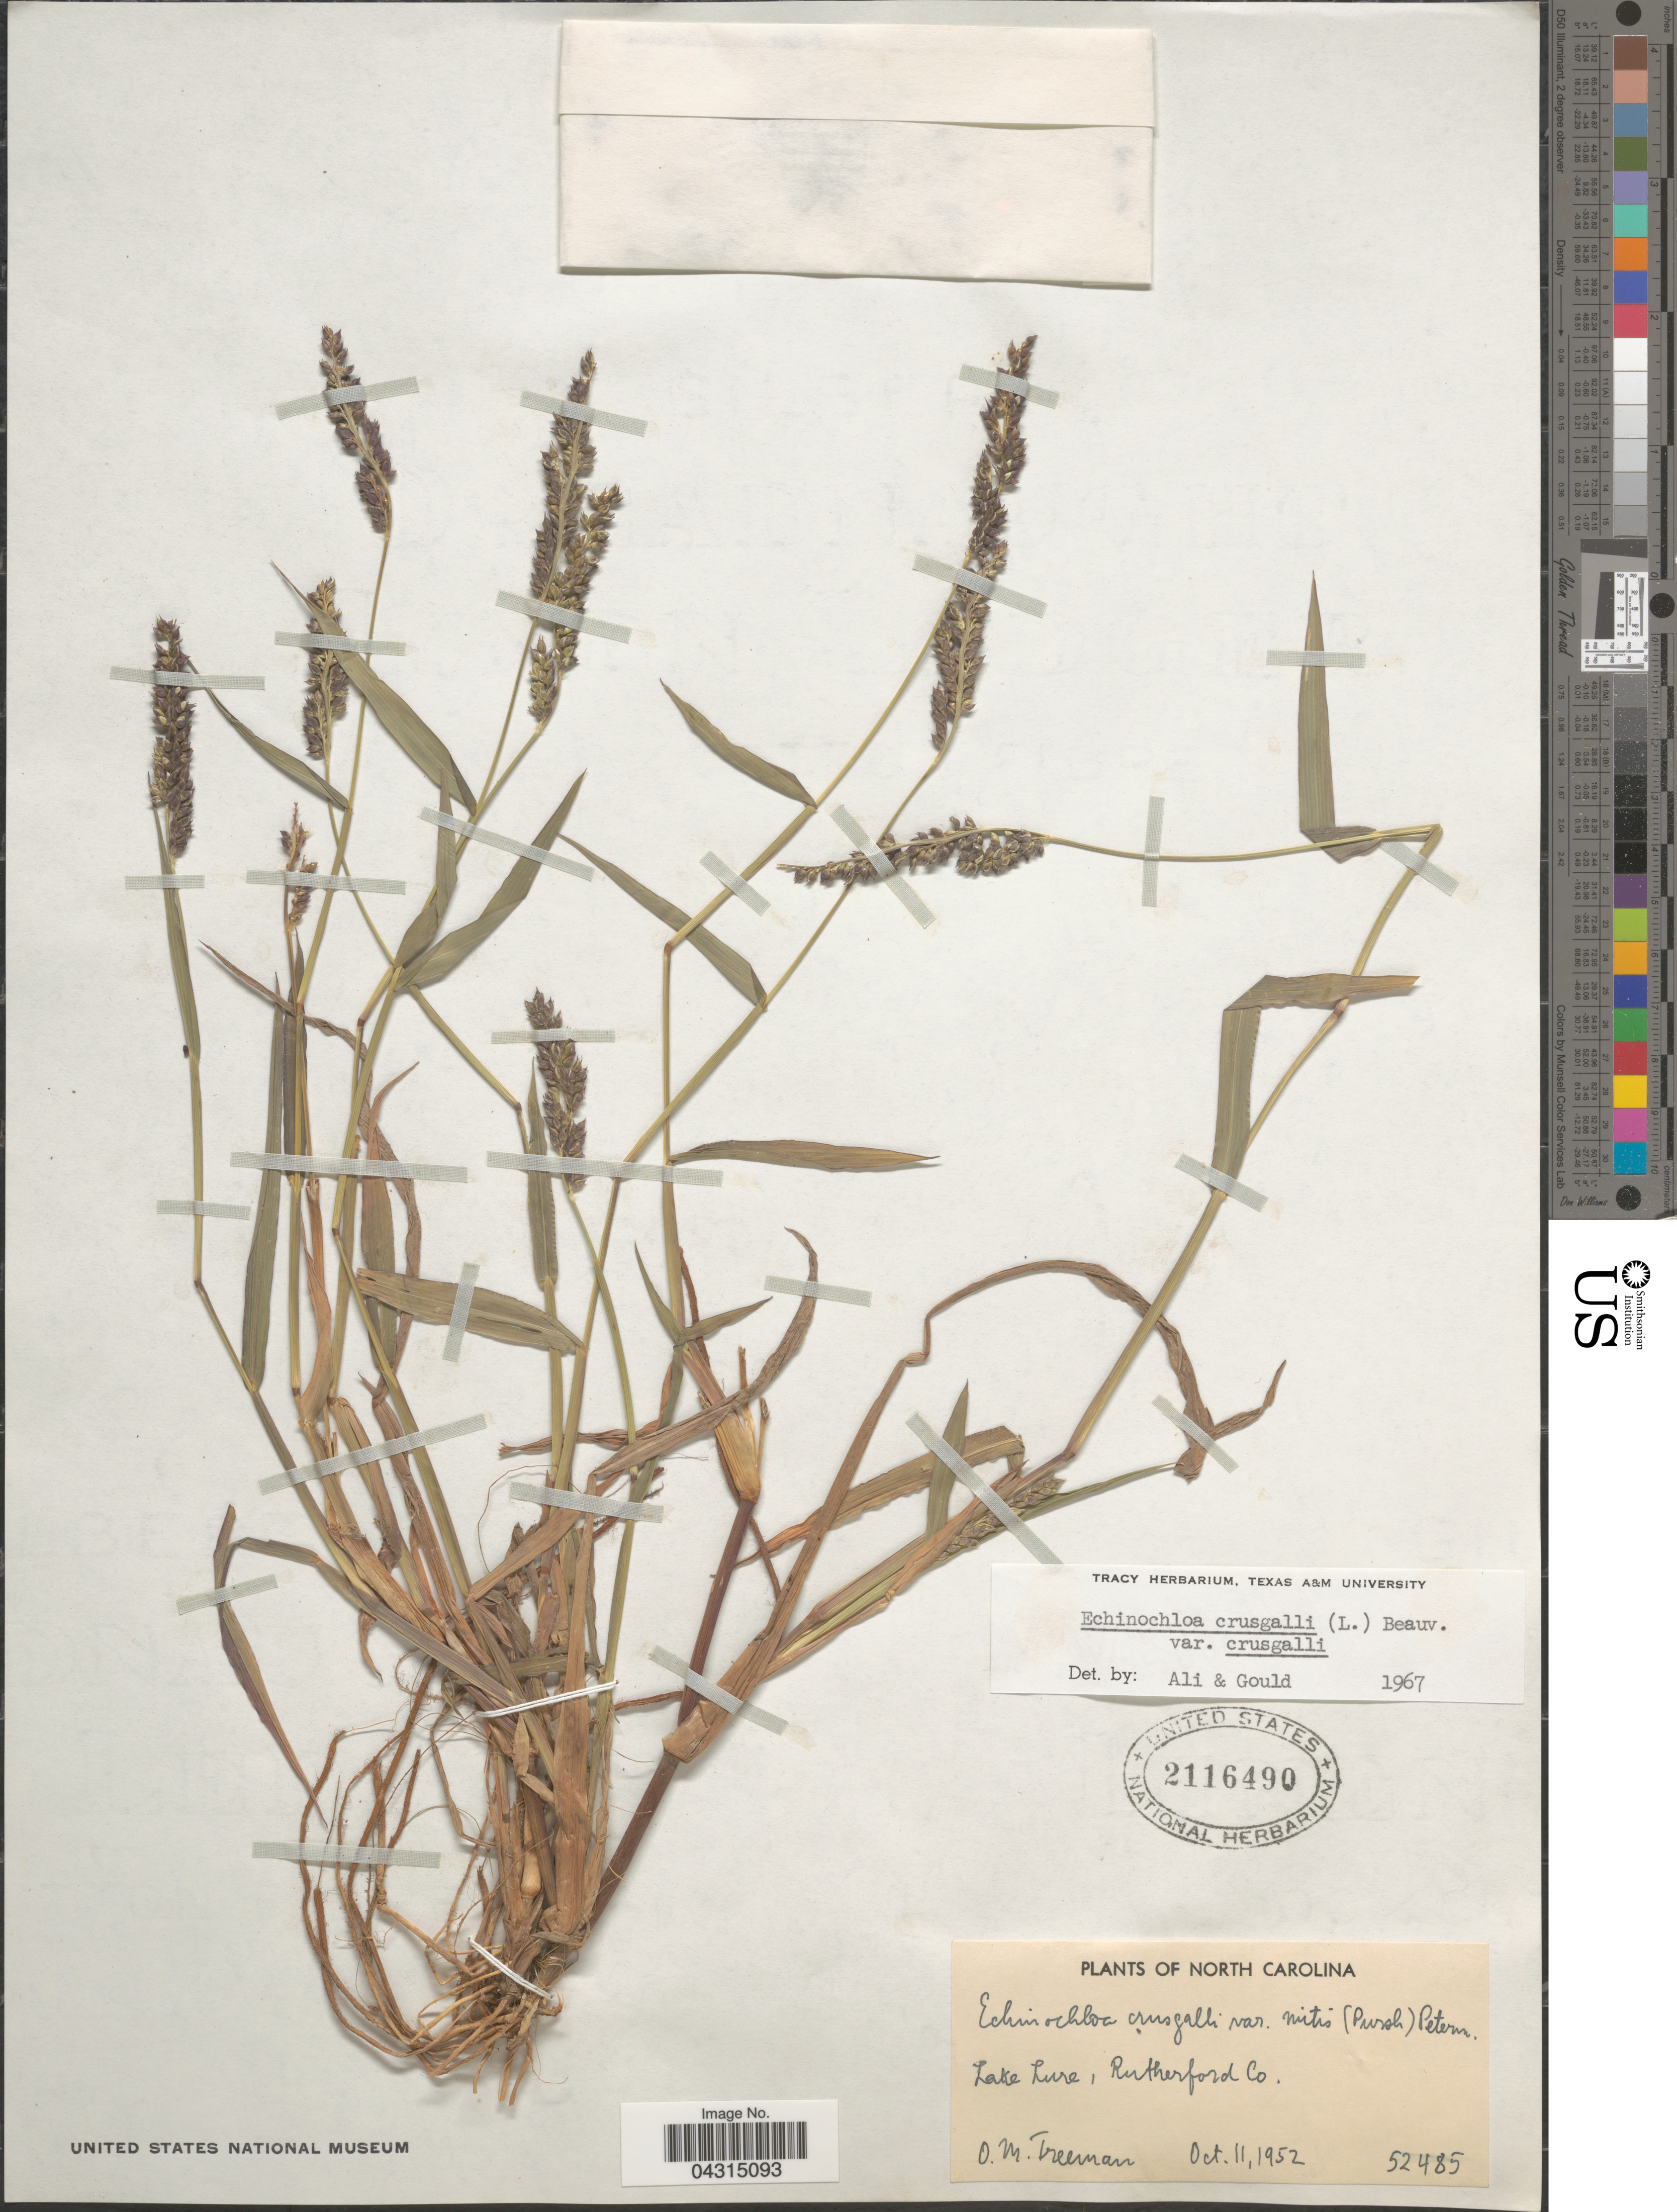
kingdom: Plantae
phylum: Tracheophyta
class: Liliopsida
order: Poales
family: Poaceae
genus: Echinochloa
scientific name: Echinochloa crus-galli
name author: (L.) P. Beauv.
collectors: O. Freeman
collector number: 52485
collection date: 1952-10-11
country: United States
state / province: North Carolina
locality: Lake Lure, Rutherford Co.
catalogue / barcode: US 2116490